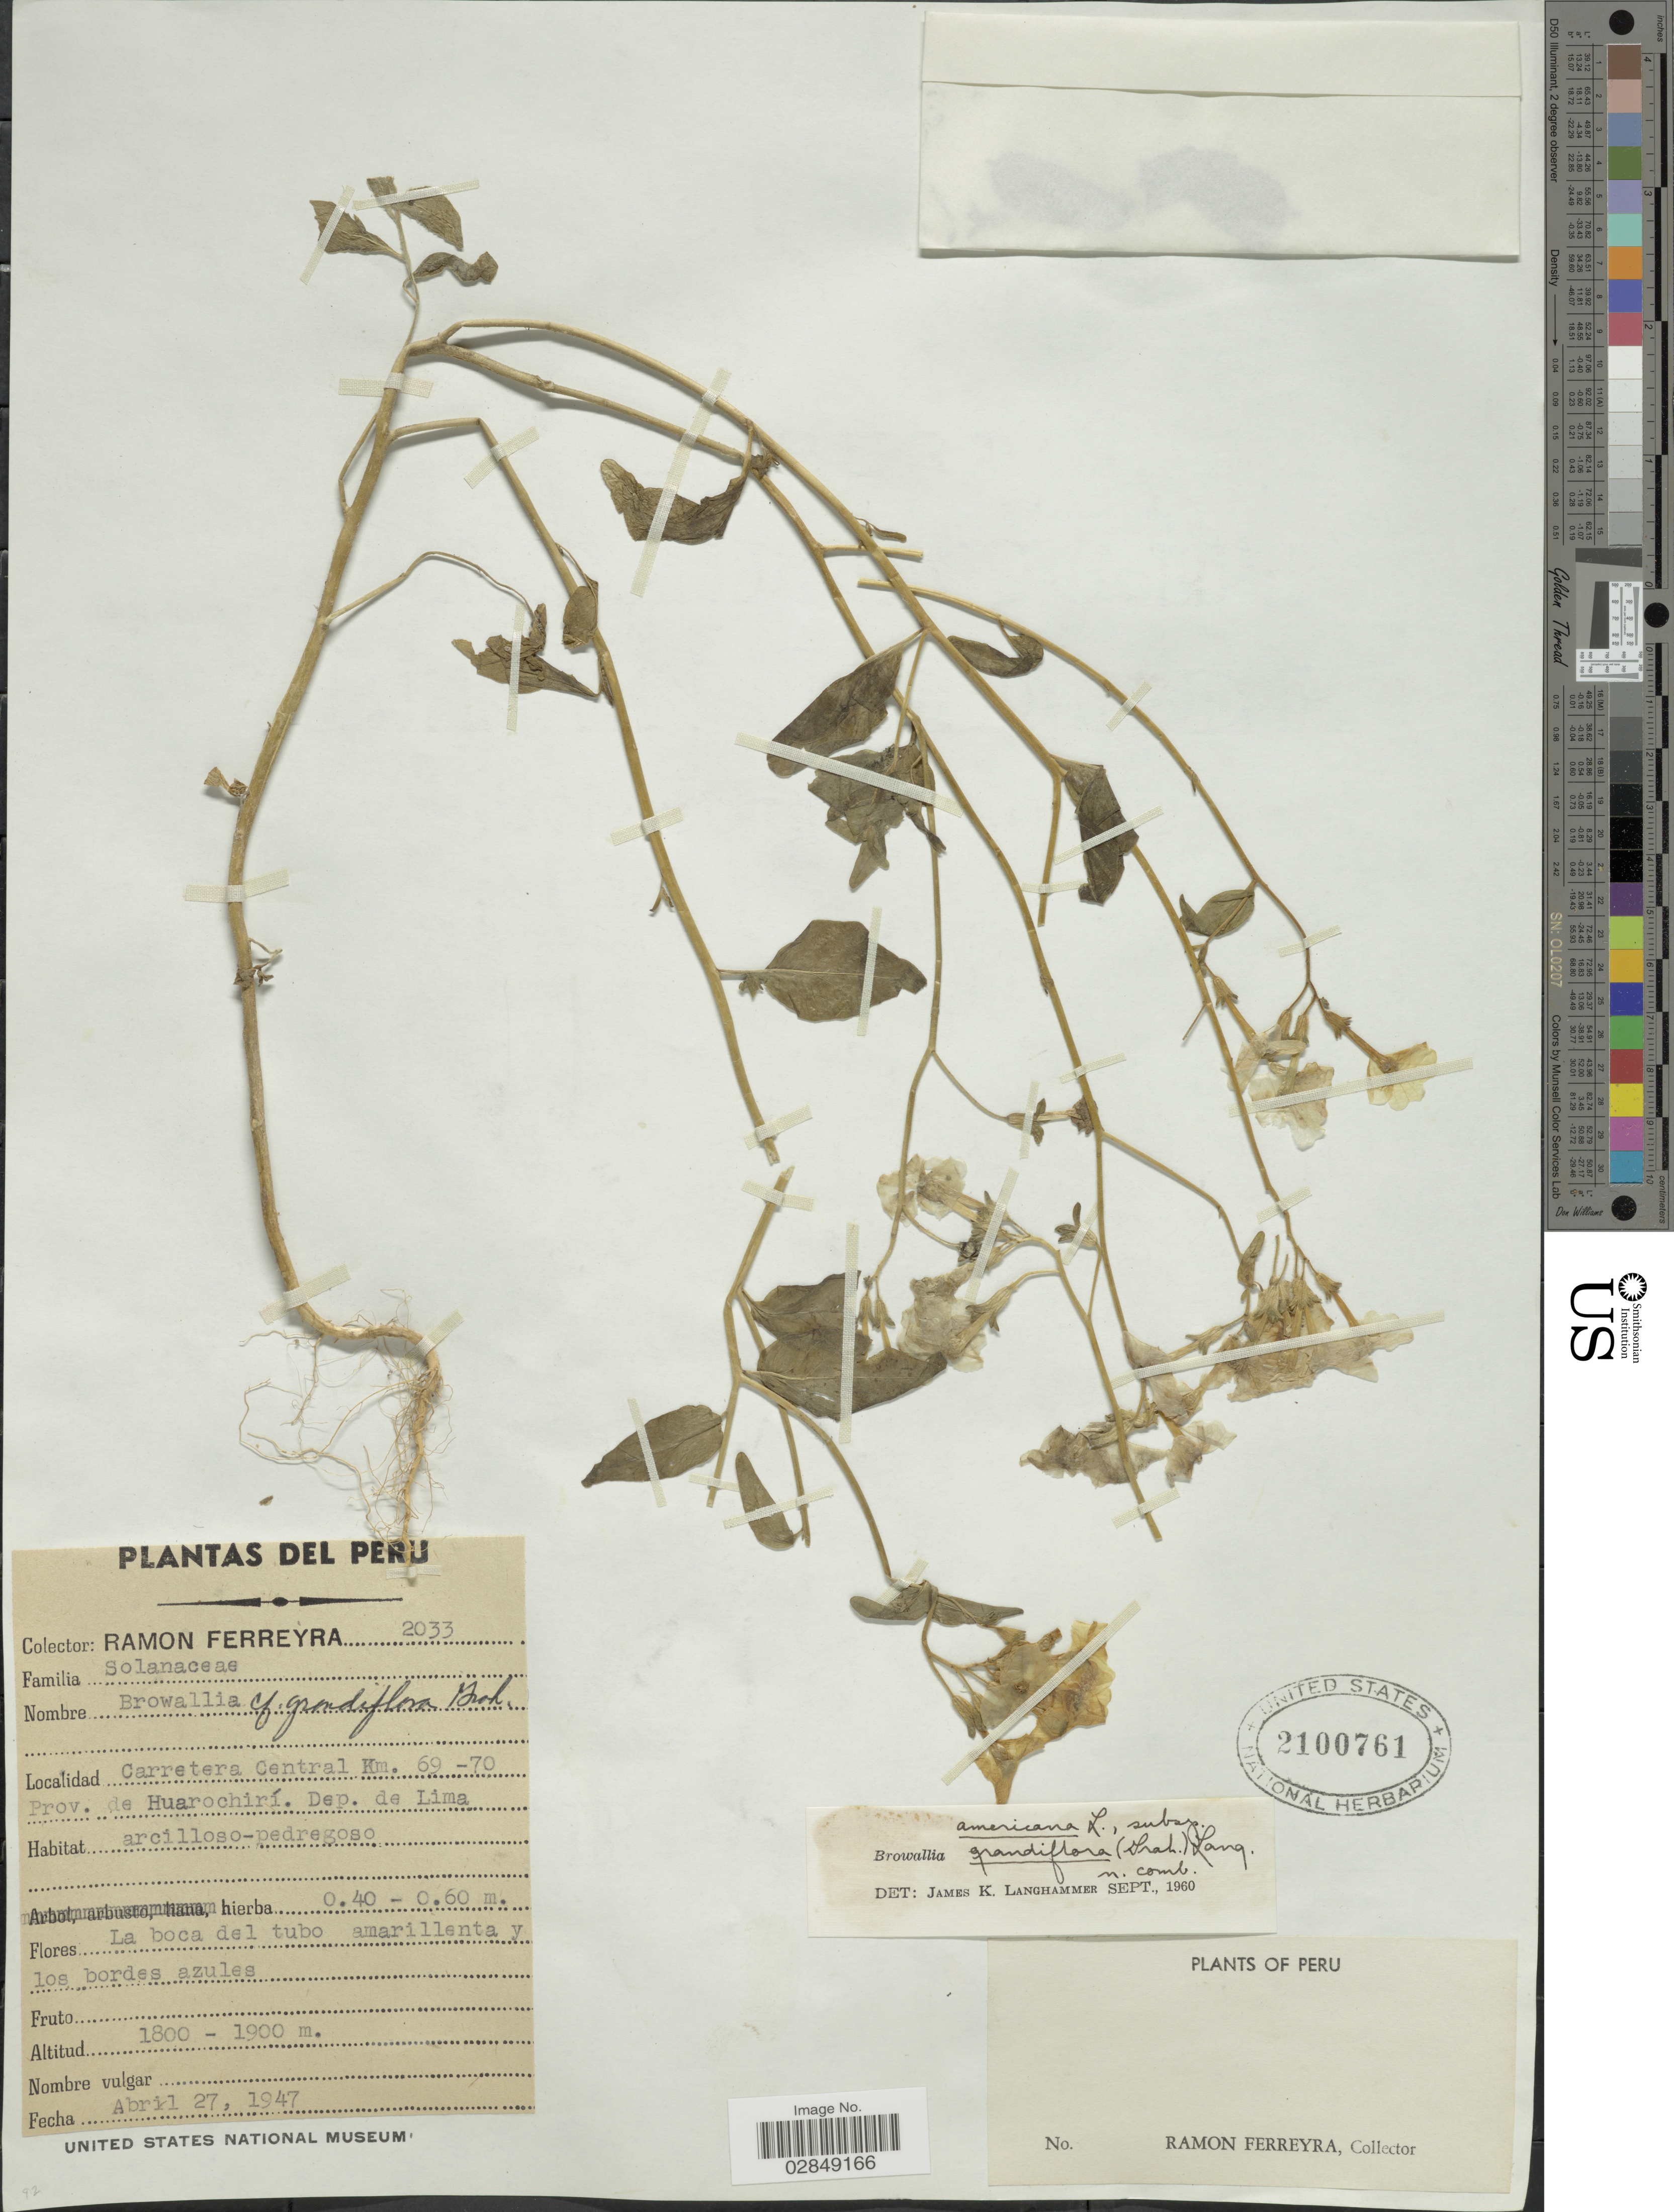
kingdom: Plantae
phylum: Tracheophyta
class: Magnoliopsida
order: Solanales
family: Solanaceae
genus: Browallia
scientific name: Browallia americana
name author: L.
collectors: R. A. Ferreyra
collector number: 2033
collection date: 1947-04-27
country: Peru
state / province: Lima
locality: Carretera Central Km. 69-70 Prov. de Huarochirí. Dep. de Lima.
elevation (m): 1800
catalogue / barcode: US 2100761